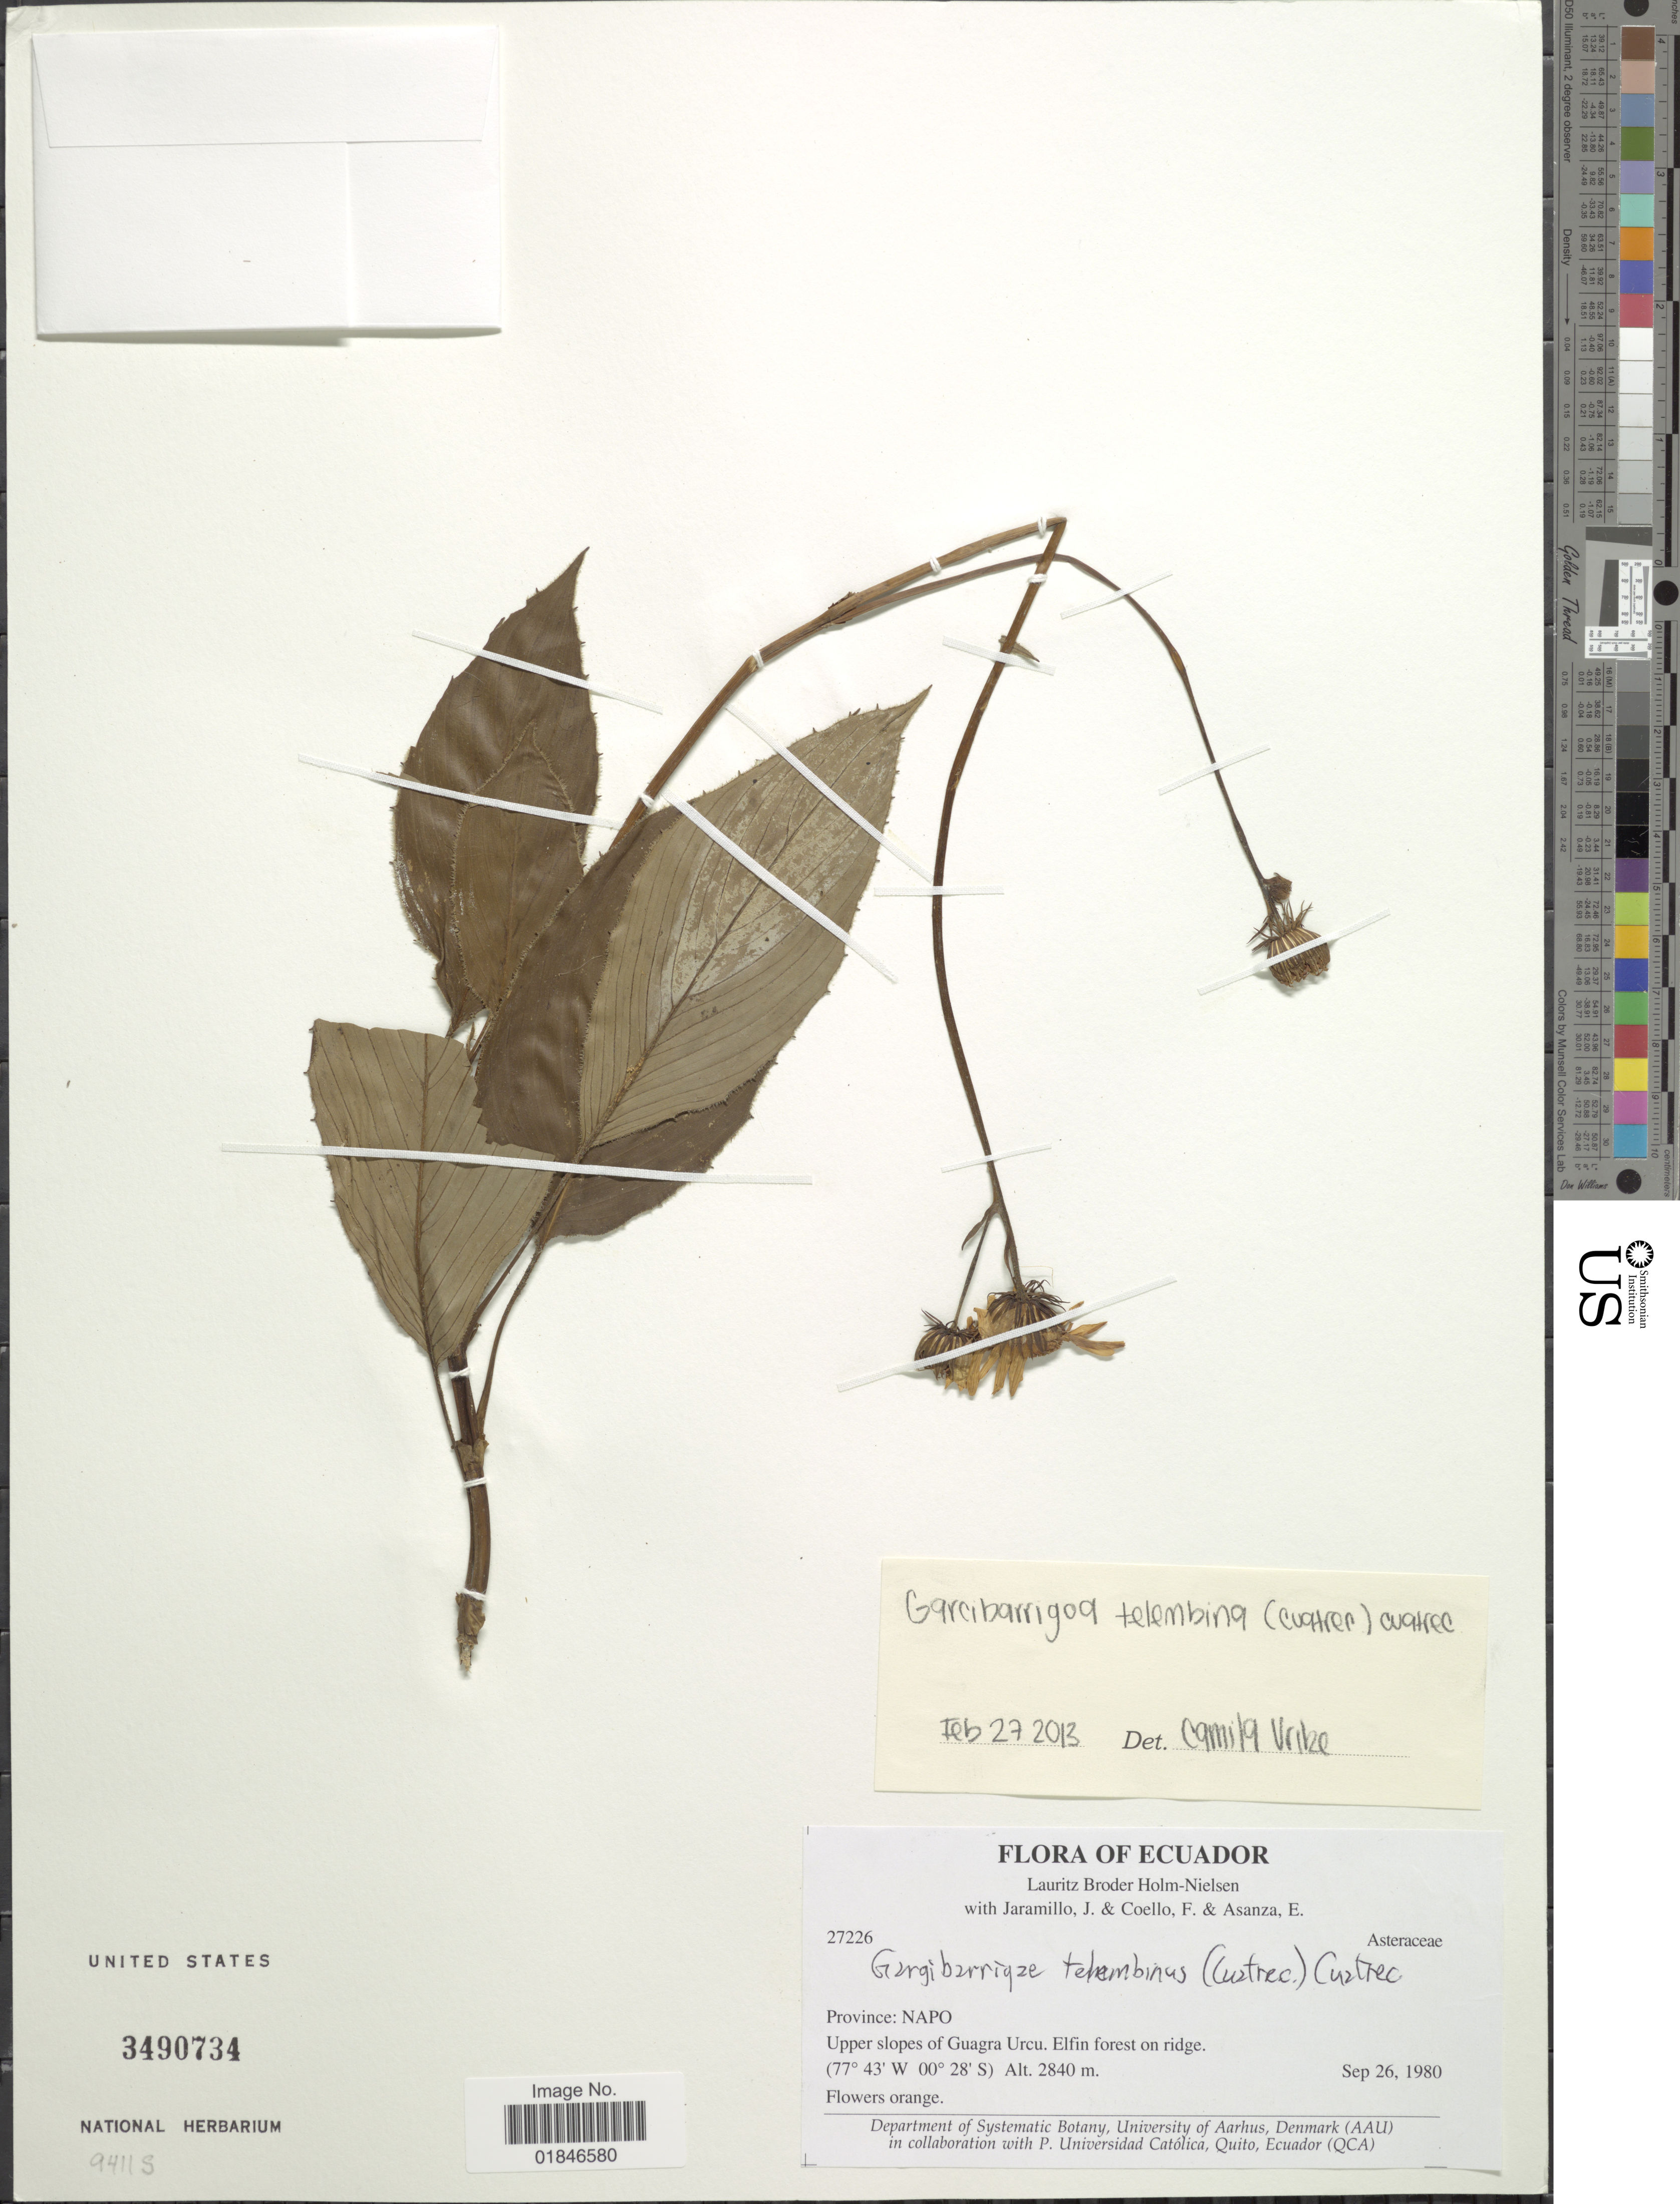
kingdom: Plantae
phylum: Tracheophyta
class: Magnoliopsida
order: Asterales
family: Asteraceae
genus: Garcibarrigoa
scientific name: Garcibarrigoa telembina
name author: (Cuatrec.) Cuatrec.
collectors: L. B. Holm-Nielsen, J. Jaramillo, F. Coello & E. Asanza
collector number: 27226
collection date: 1980-09-26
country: Ecuador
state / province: Napo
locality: Province: Napo, Upper slopes of Guagra Urcu. Elfin forest on ridge.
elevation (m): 2840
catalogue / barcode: US 3490734